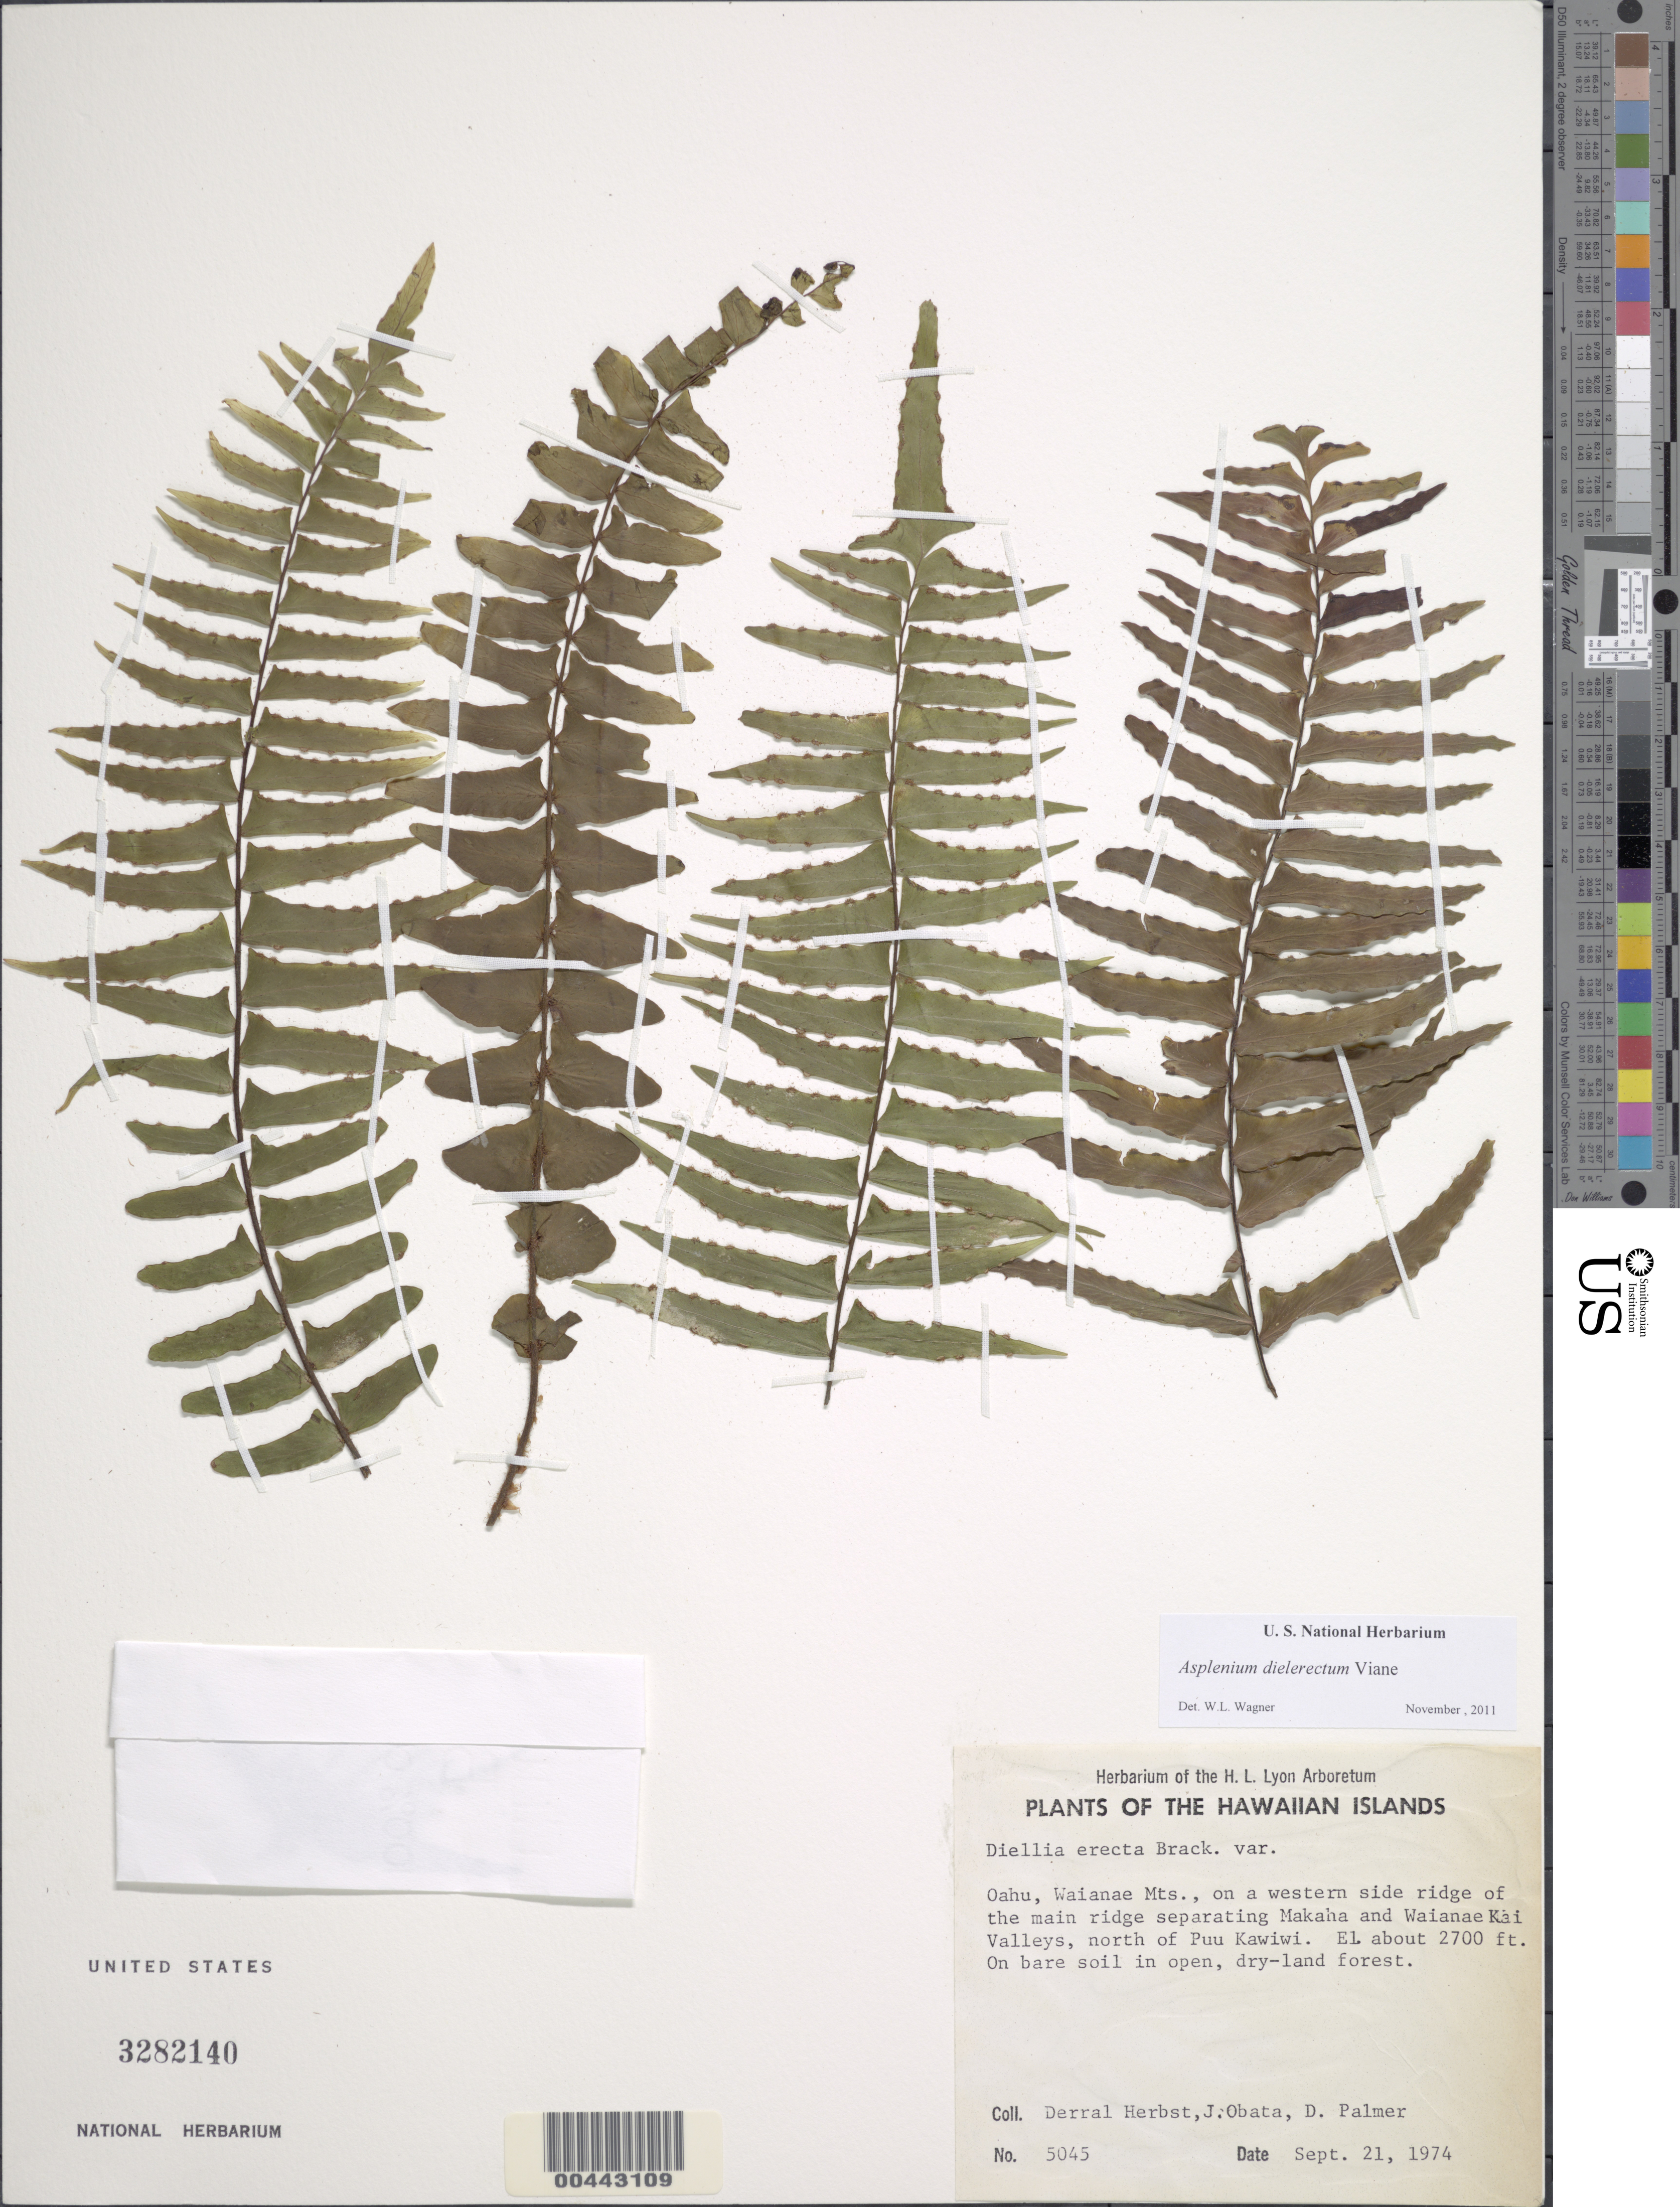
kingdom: Plantae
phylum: Tracheophyta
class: Polypodiopsida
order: Polypodiales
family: Aspleniaceae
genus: Asplenium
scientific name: Asplenium dielerectum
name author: Viane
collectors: D. R. Herbst, J. Obata & D. Palmer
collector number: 5045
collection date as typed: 21 Sep 1974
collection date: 1974-09-21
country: United States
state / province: Hawaii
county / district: Honolulu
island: Oahu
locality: Waianae Mts., on a western side ridge of the main ridge separating Makaha and Waianae Kai Valleys, N of Puu Kawiwi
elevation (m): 823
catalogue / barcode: US 3282140